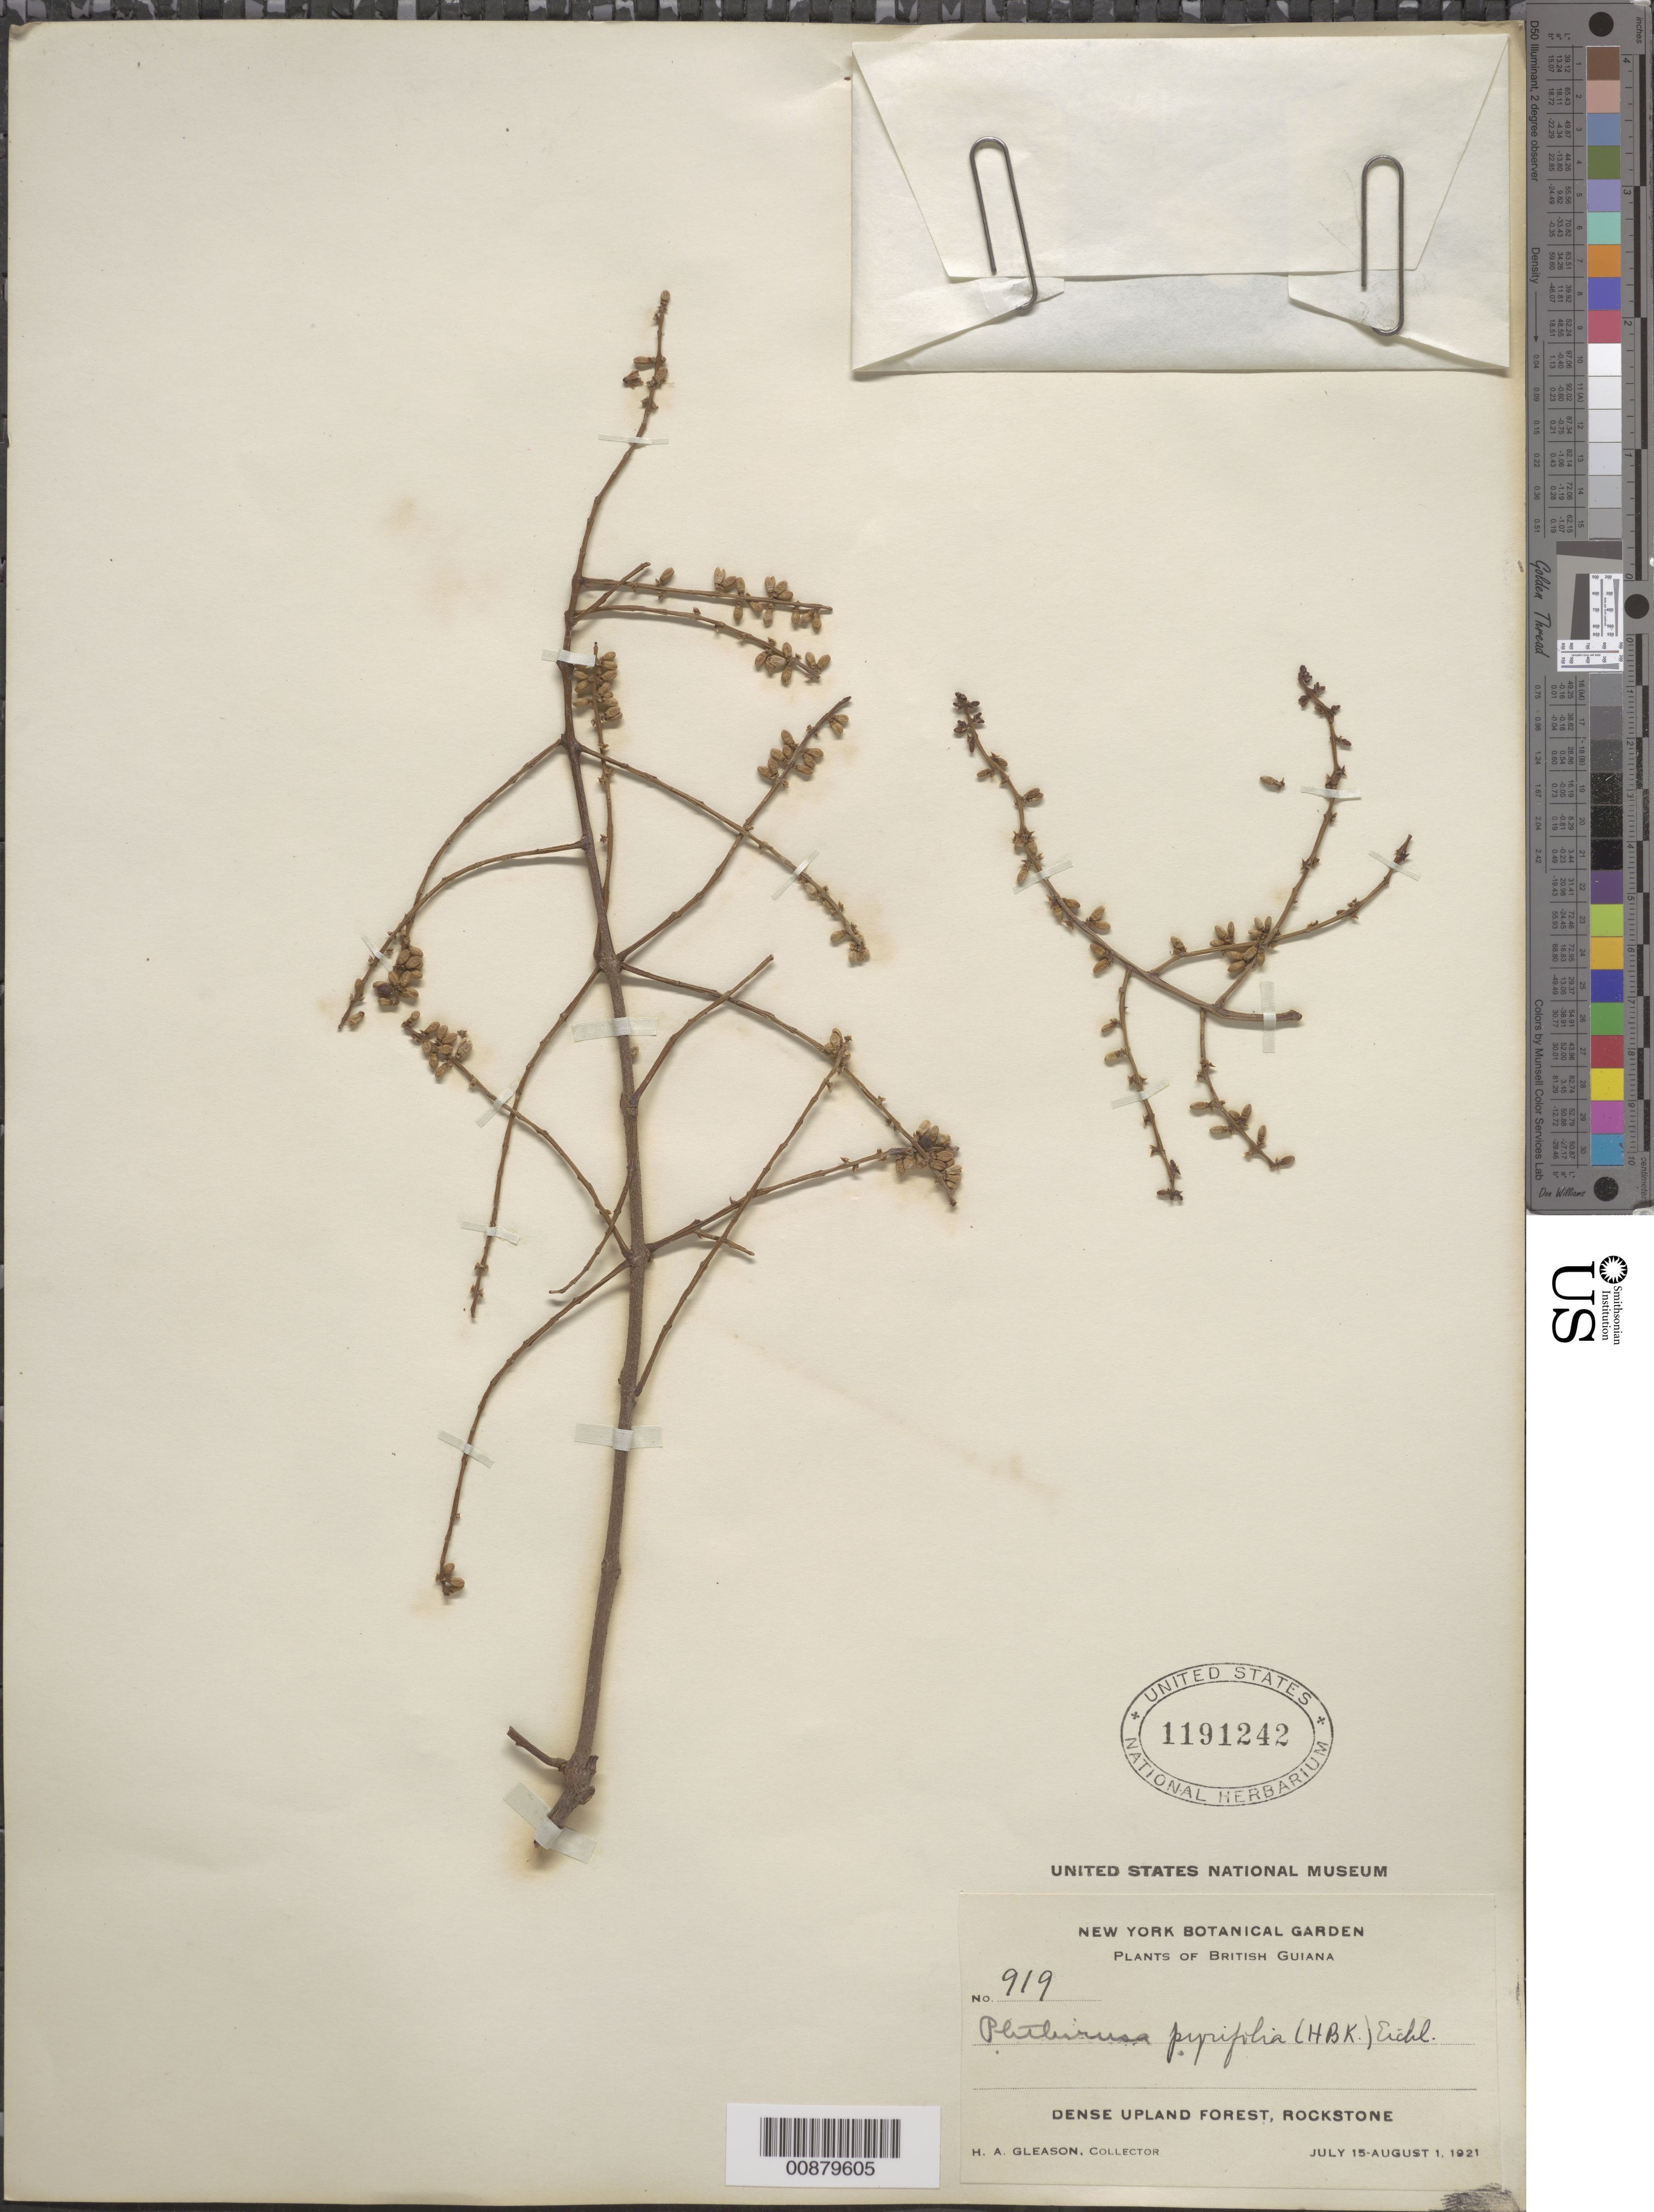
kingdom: Plantae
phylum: Tracheophyta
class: Magnoliopsida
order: Santalales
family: Loranthaceae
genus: Phthirusa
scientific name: Phthirusa orinocensis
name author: (Spreng.) Eichler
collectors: H. A. Gleason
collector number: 919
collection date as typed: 15-Jul-21 to 1-Aug-21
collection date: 1921-07-15/1921-08-01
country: Guyana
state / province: U. Demerara-Berbice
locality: Rockstone, in and about the village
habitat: Dense upland forest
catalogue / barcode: US 1191242